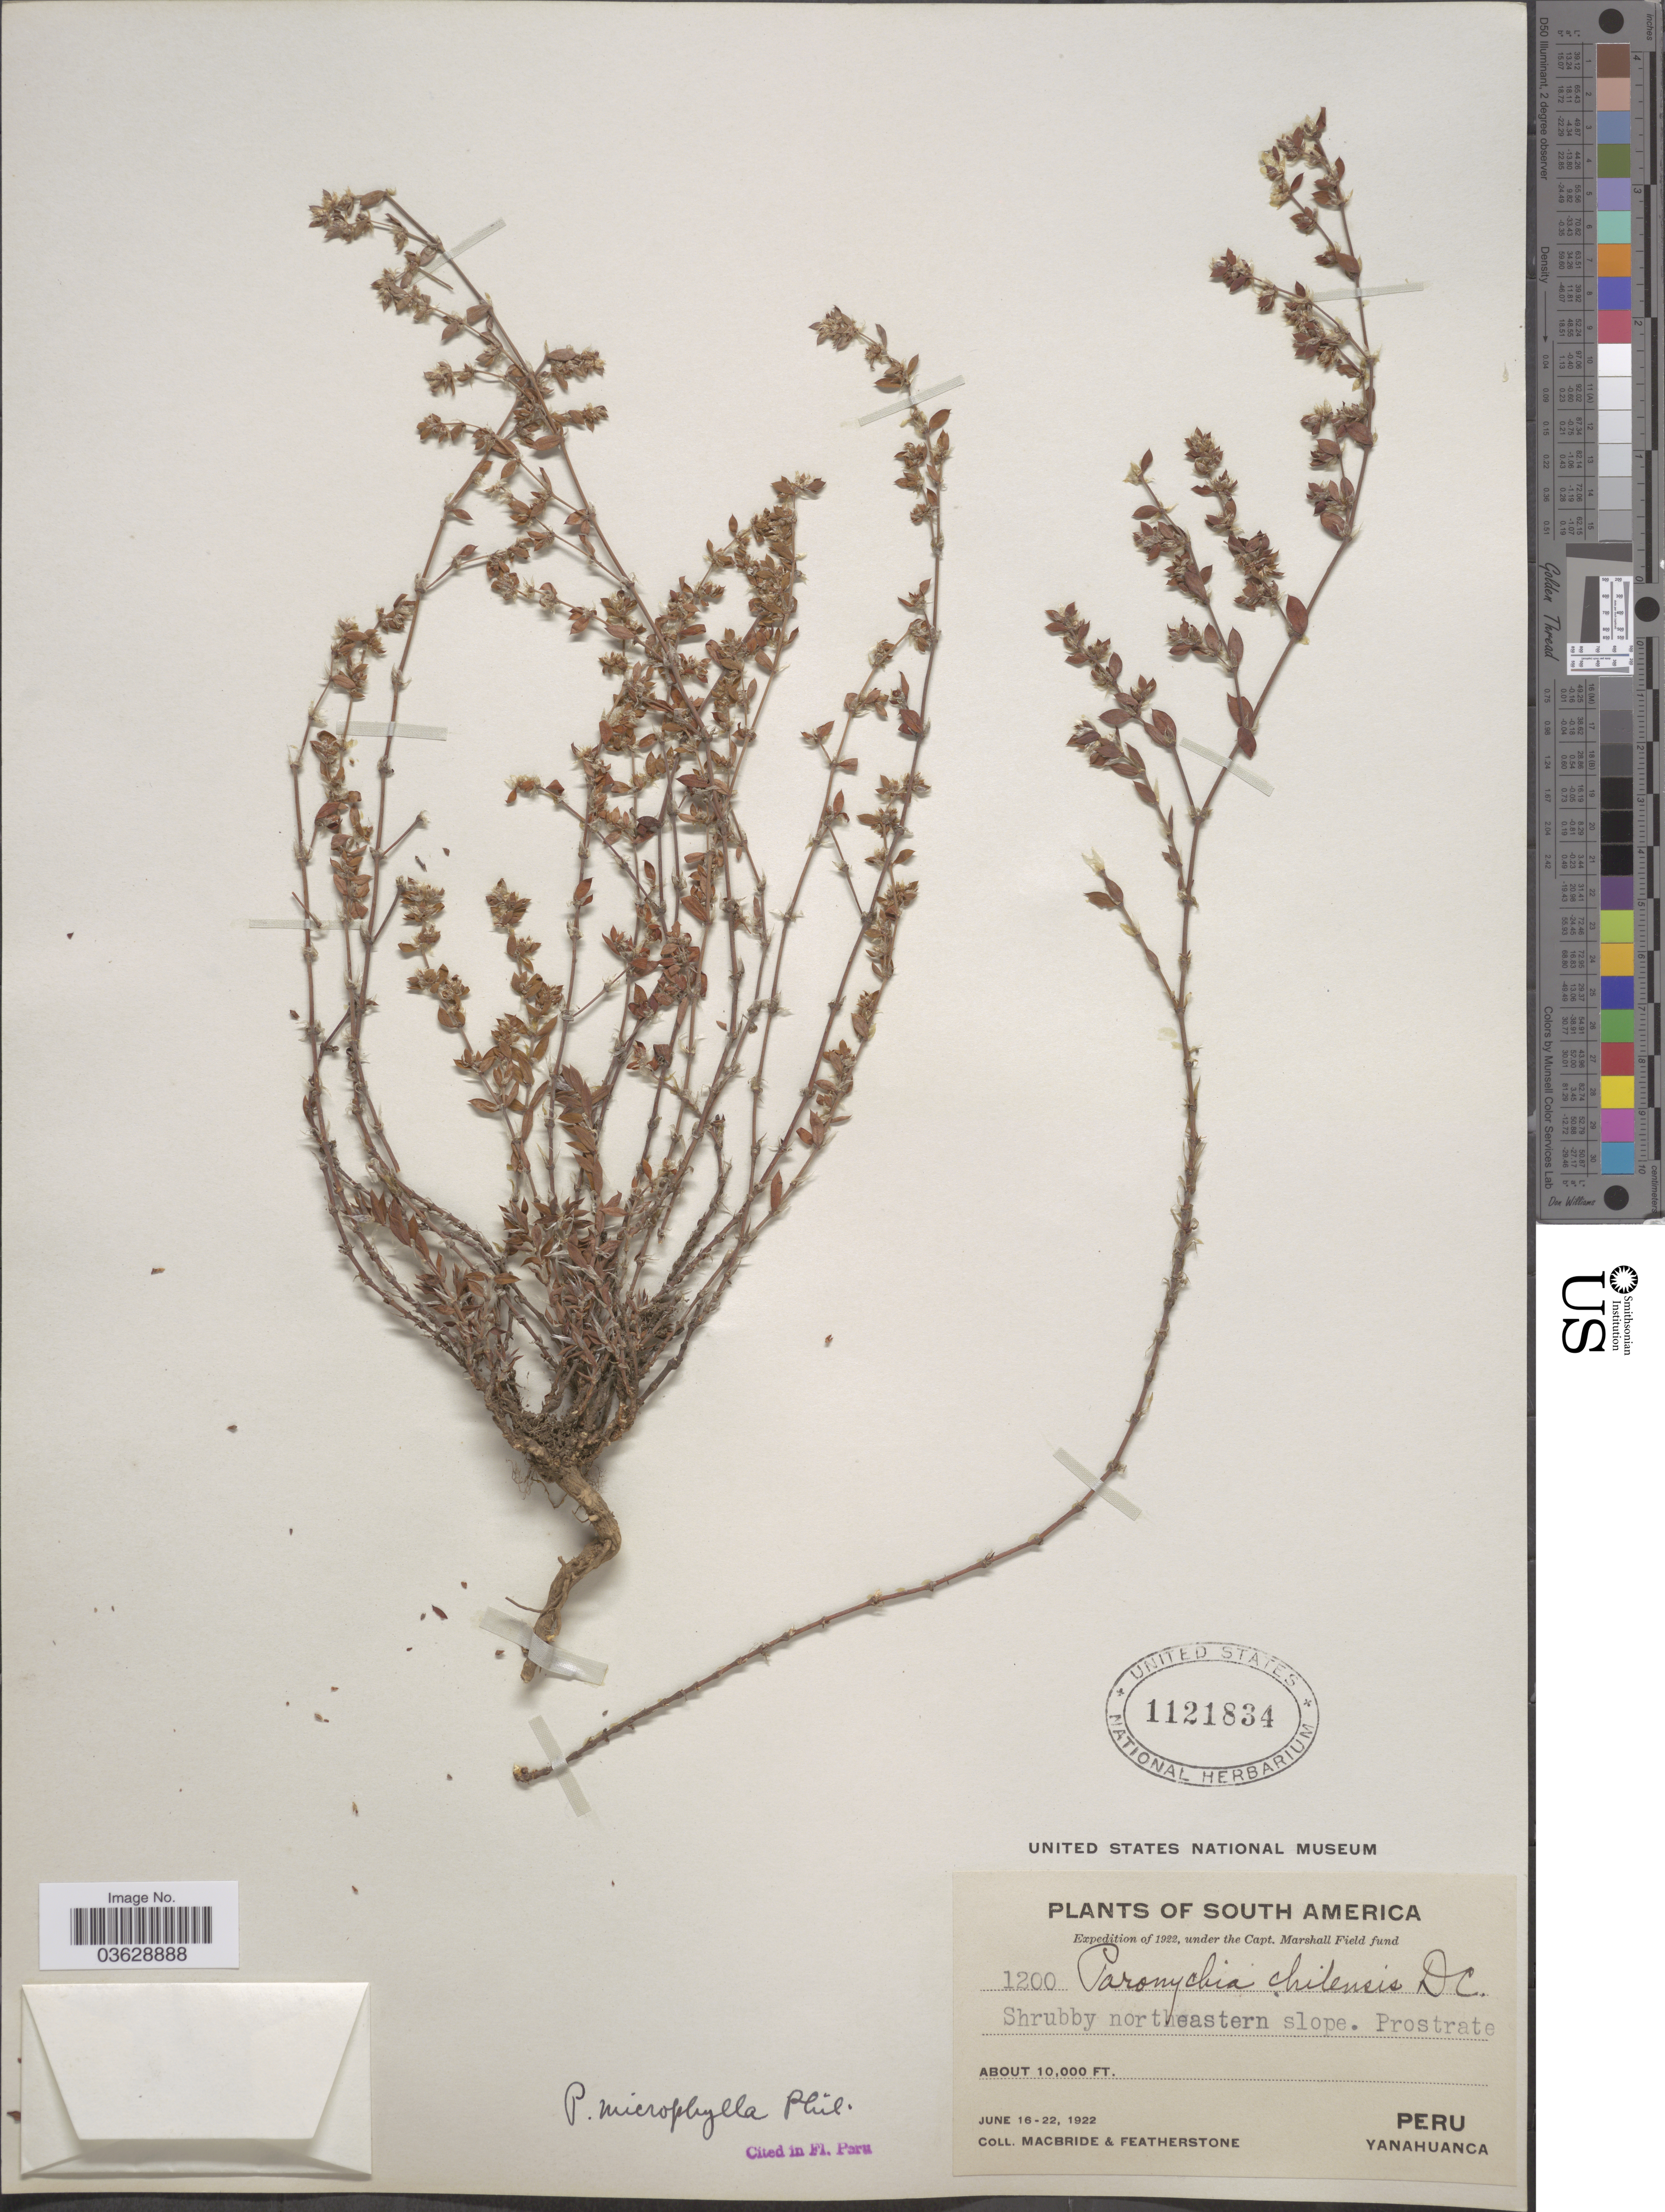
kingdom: Plantae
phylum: Tracheophyta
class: Magnoliopsida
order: Caryophyllales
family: Caryophyllaceae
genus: Paronychia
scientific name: Paronychia microphylla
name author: Phil.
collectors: Macbride, -- & -. Featherstone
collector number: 1200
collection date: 1922-06-16/1922-06-22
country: Peru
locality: Yanahuanca.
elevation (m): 3048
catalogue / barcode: US 1121834